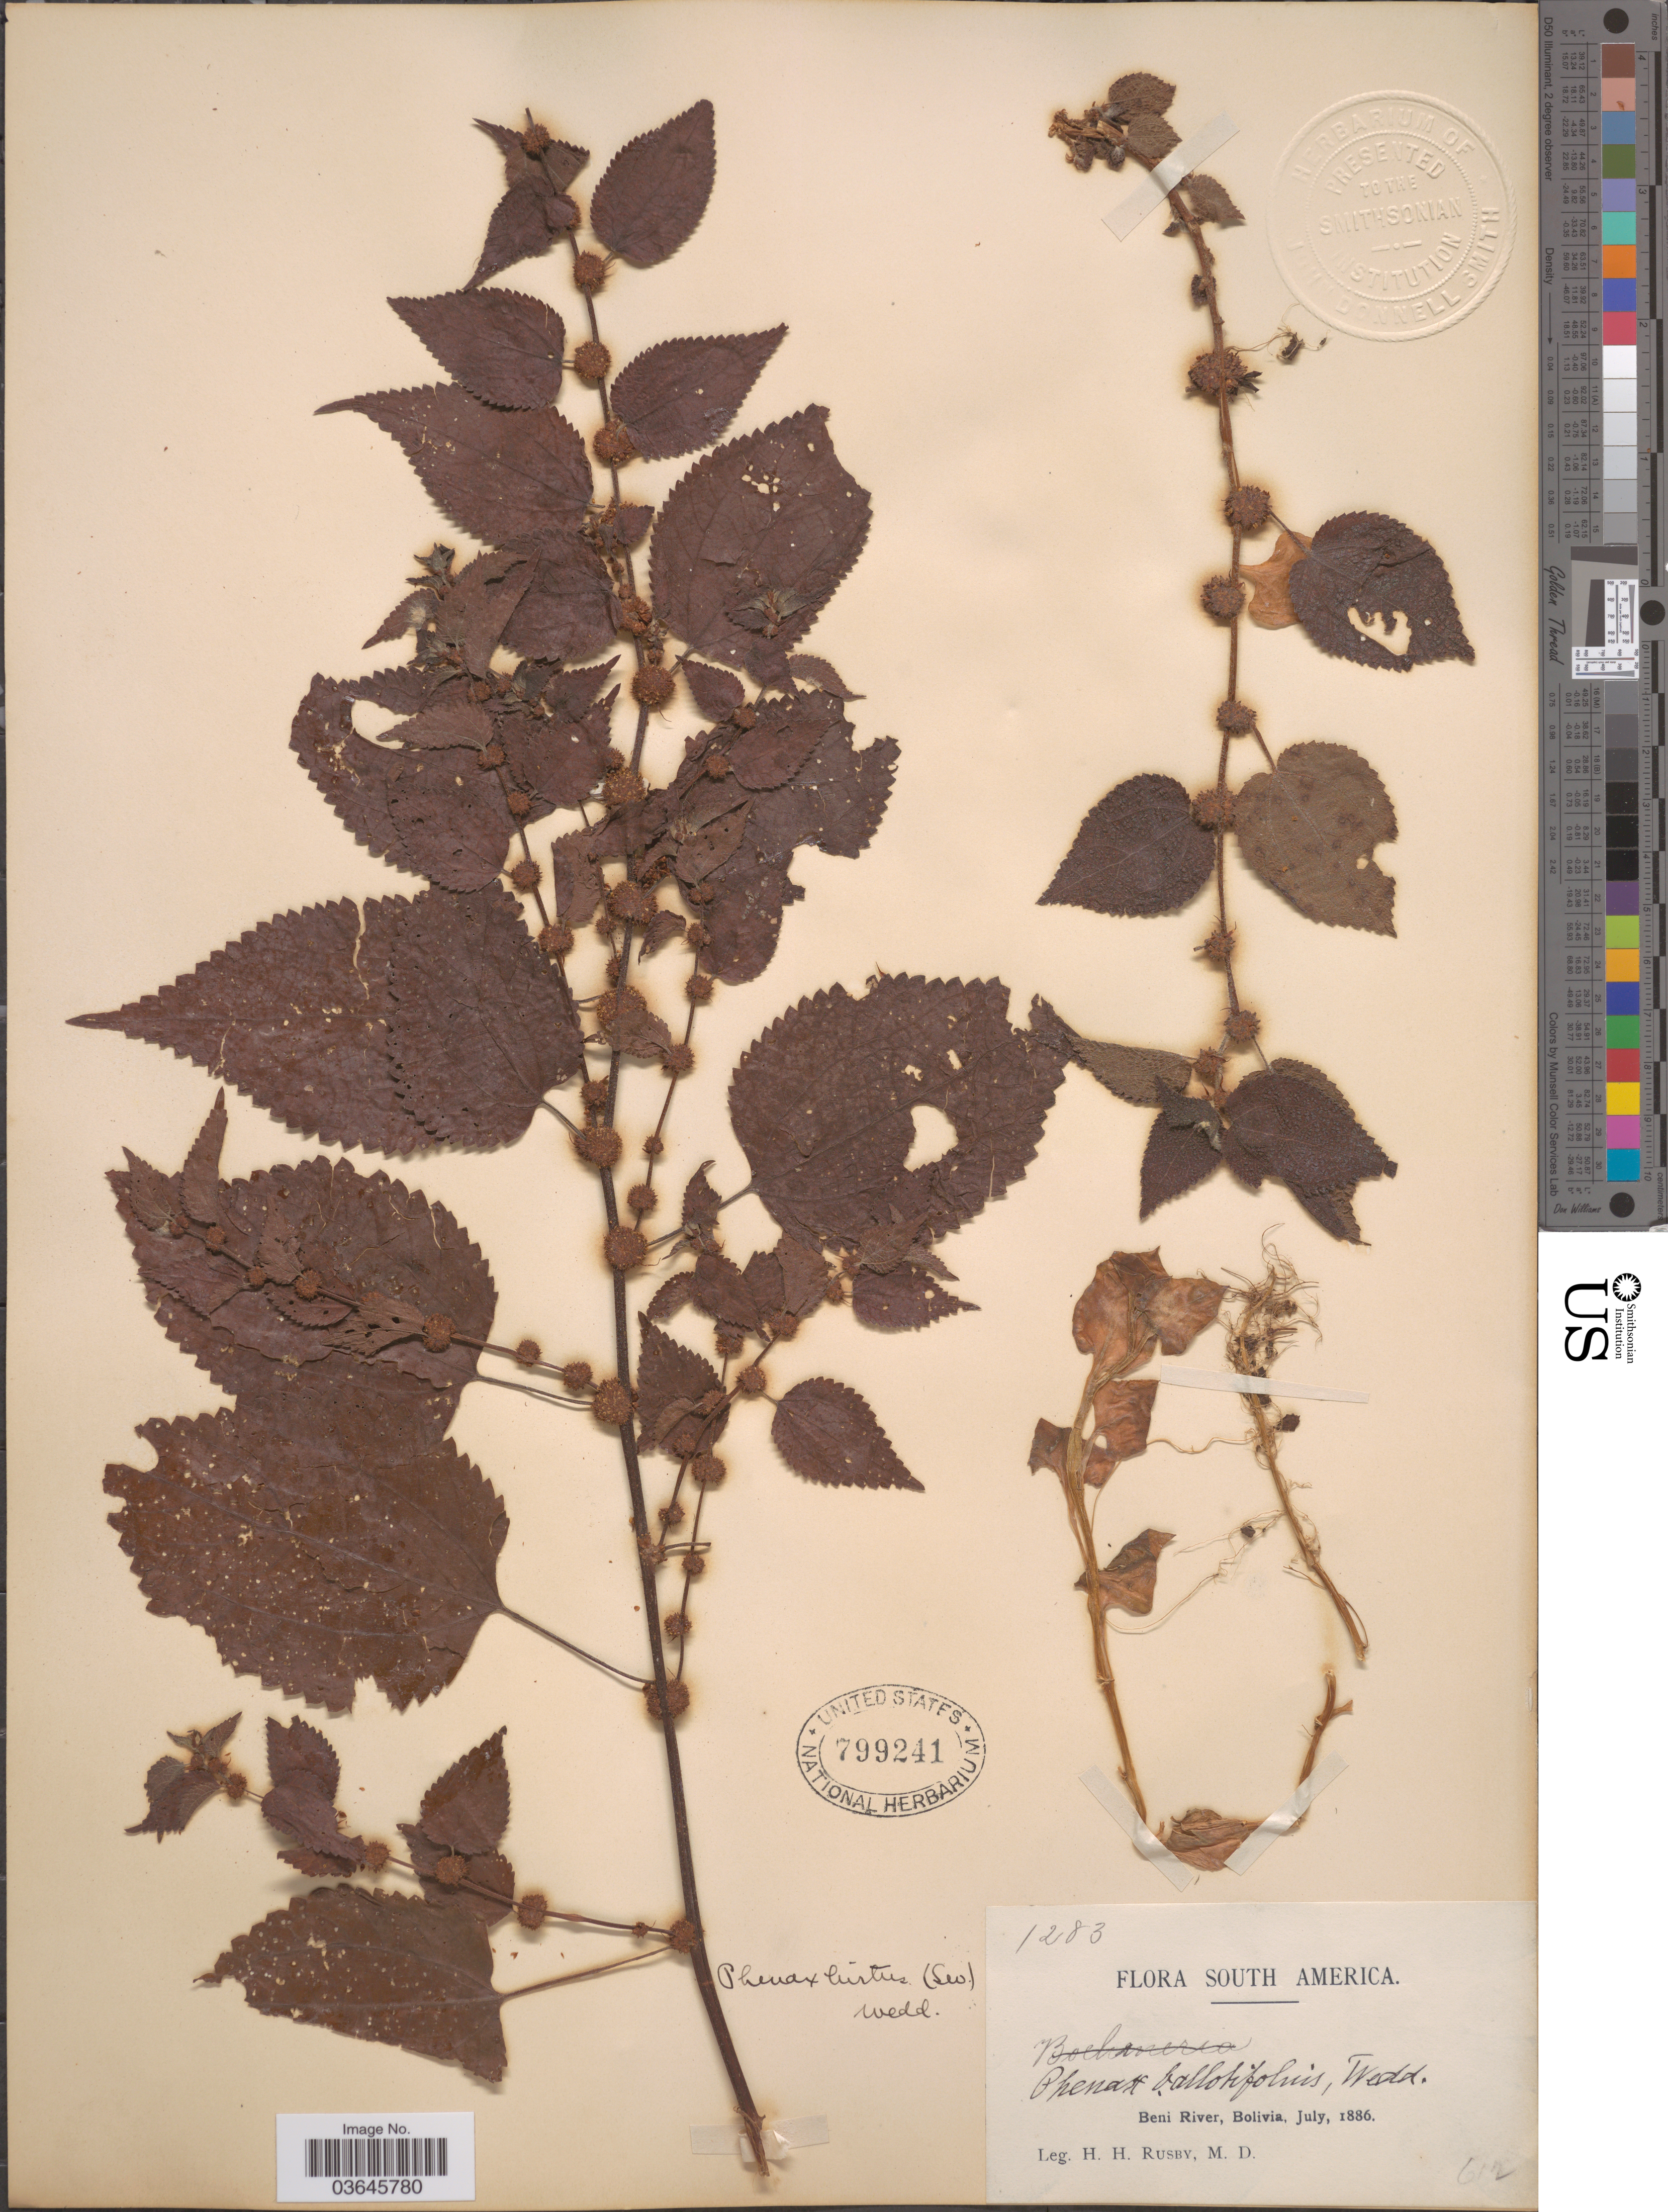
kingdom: Plantae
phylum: Tracheophyta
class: Magnoliopsida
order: Rosales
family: Urticaceae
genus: Phenax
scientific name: Phenax hirtus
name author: (Sw.) Wedd.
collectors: H. H. Rusby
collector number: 1283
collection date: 1886-07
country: Bolivia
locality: Beni River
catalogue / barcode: US 799241